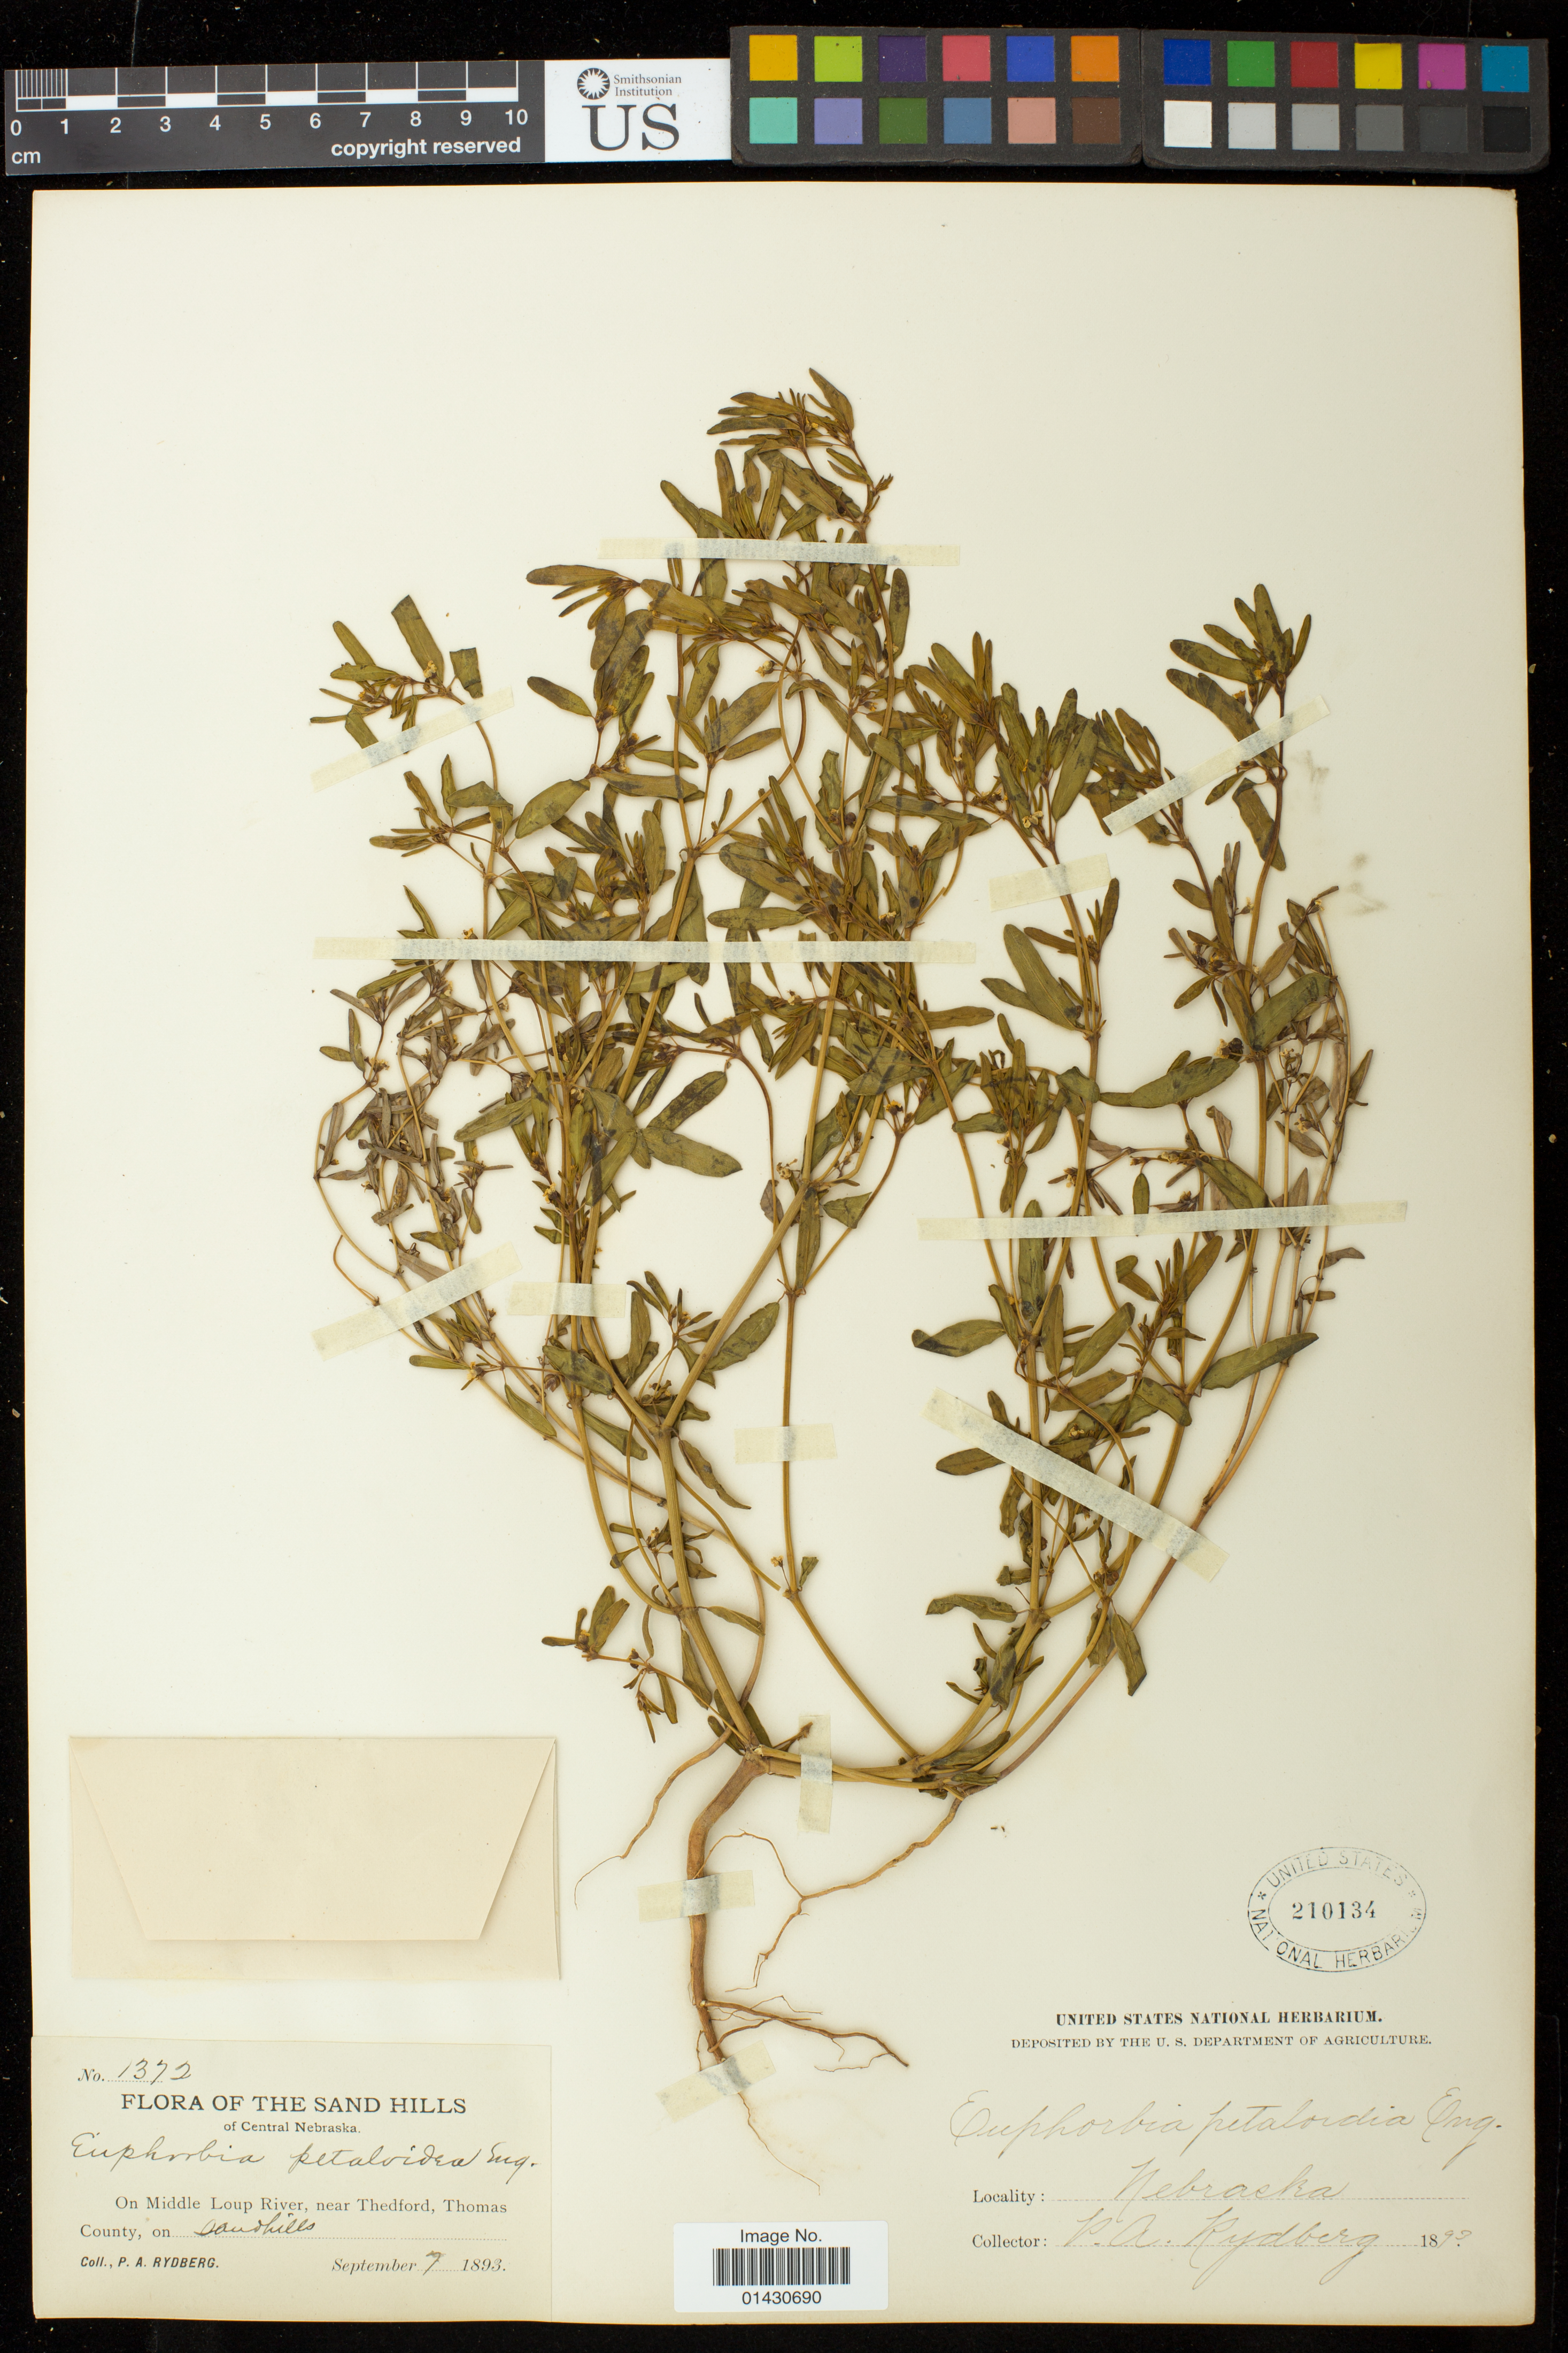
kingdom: Plantae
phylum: Tracheophyta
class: Magnoliopsida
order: Malpighiales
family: Euphorbiaceae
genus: Euphorbia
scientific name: Euphorbia missurica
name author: Raf.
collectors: P. A. Rydberg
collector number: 1372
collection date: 1893-09-07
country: United States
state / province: Nebraska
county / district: Thomas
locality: On Middle Loup River, near Thedford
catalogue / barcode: US 210134